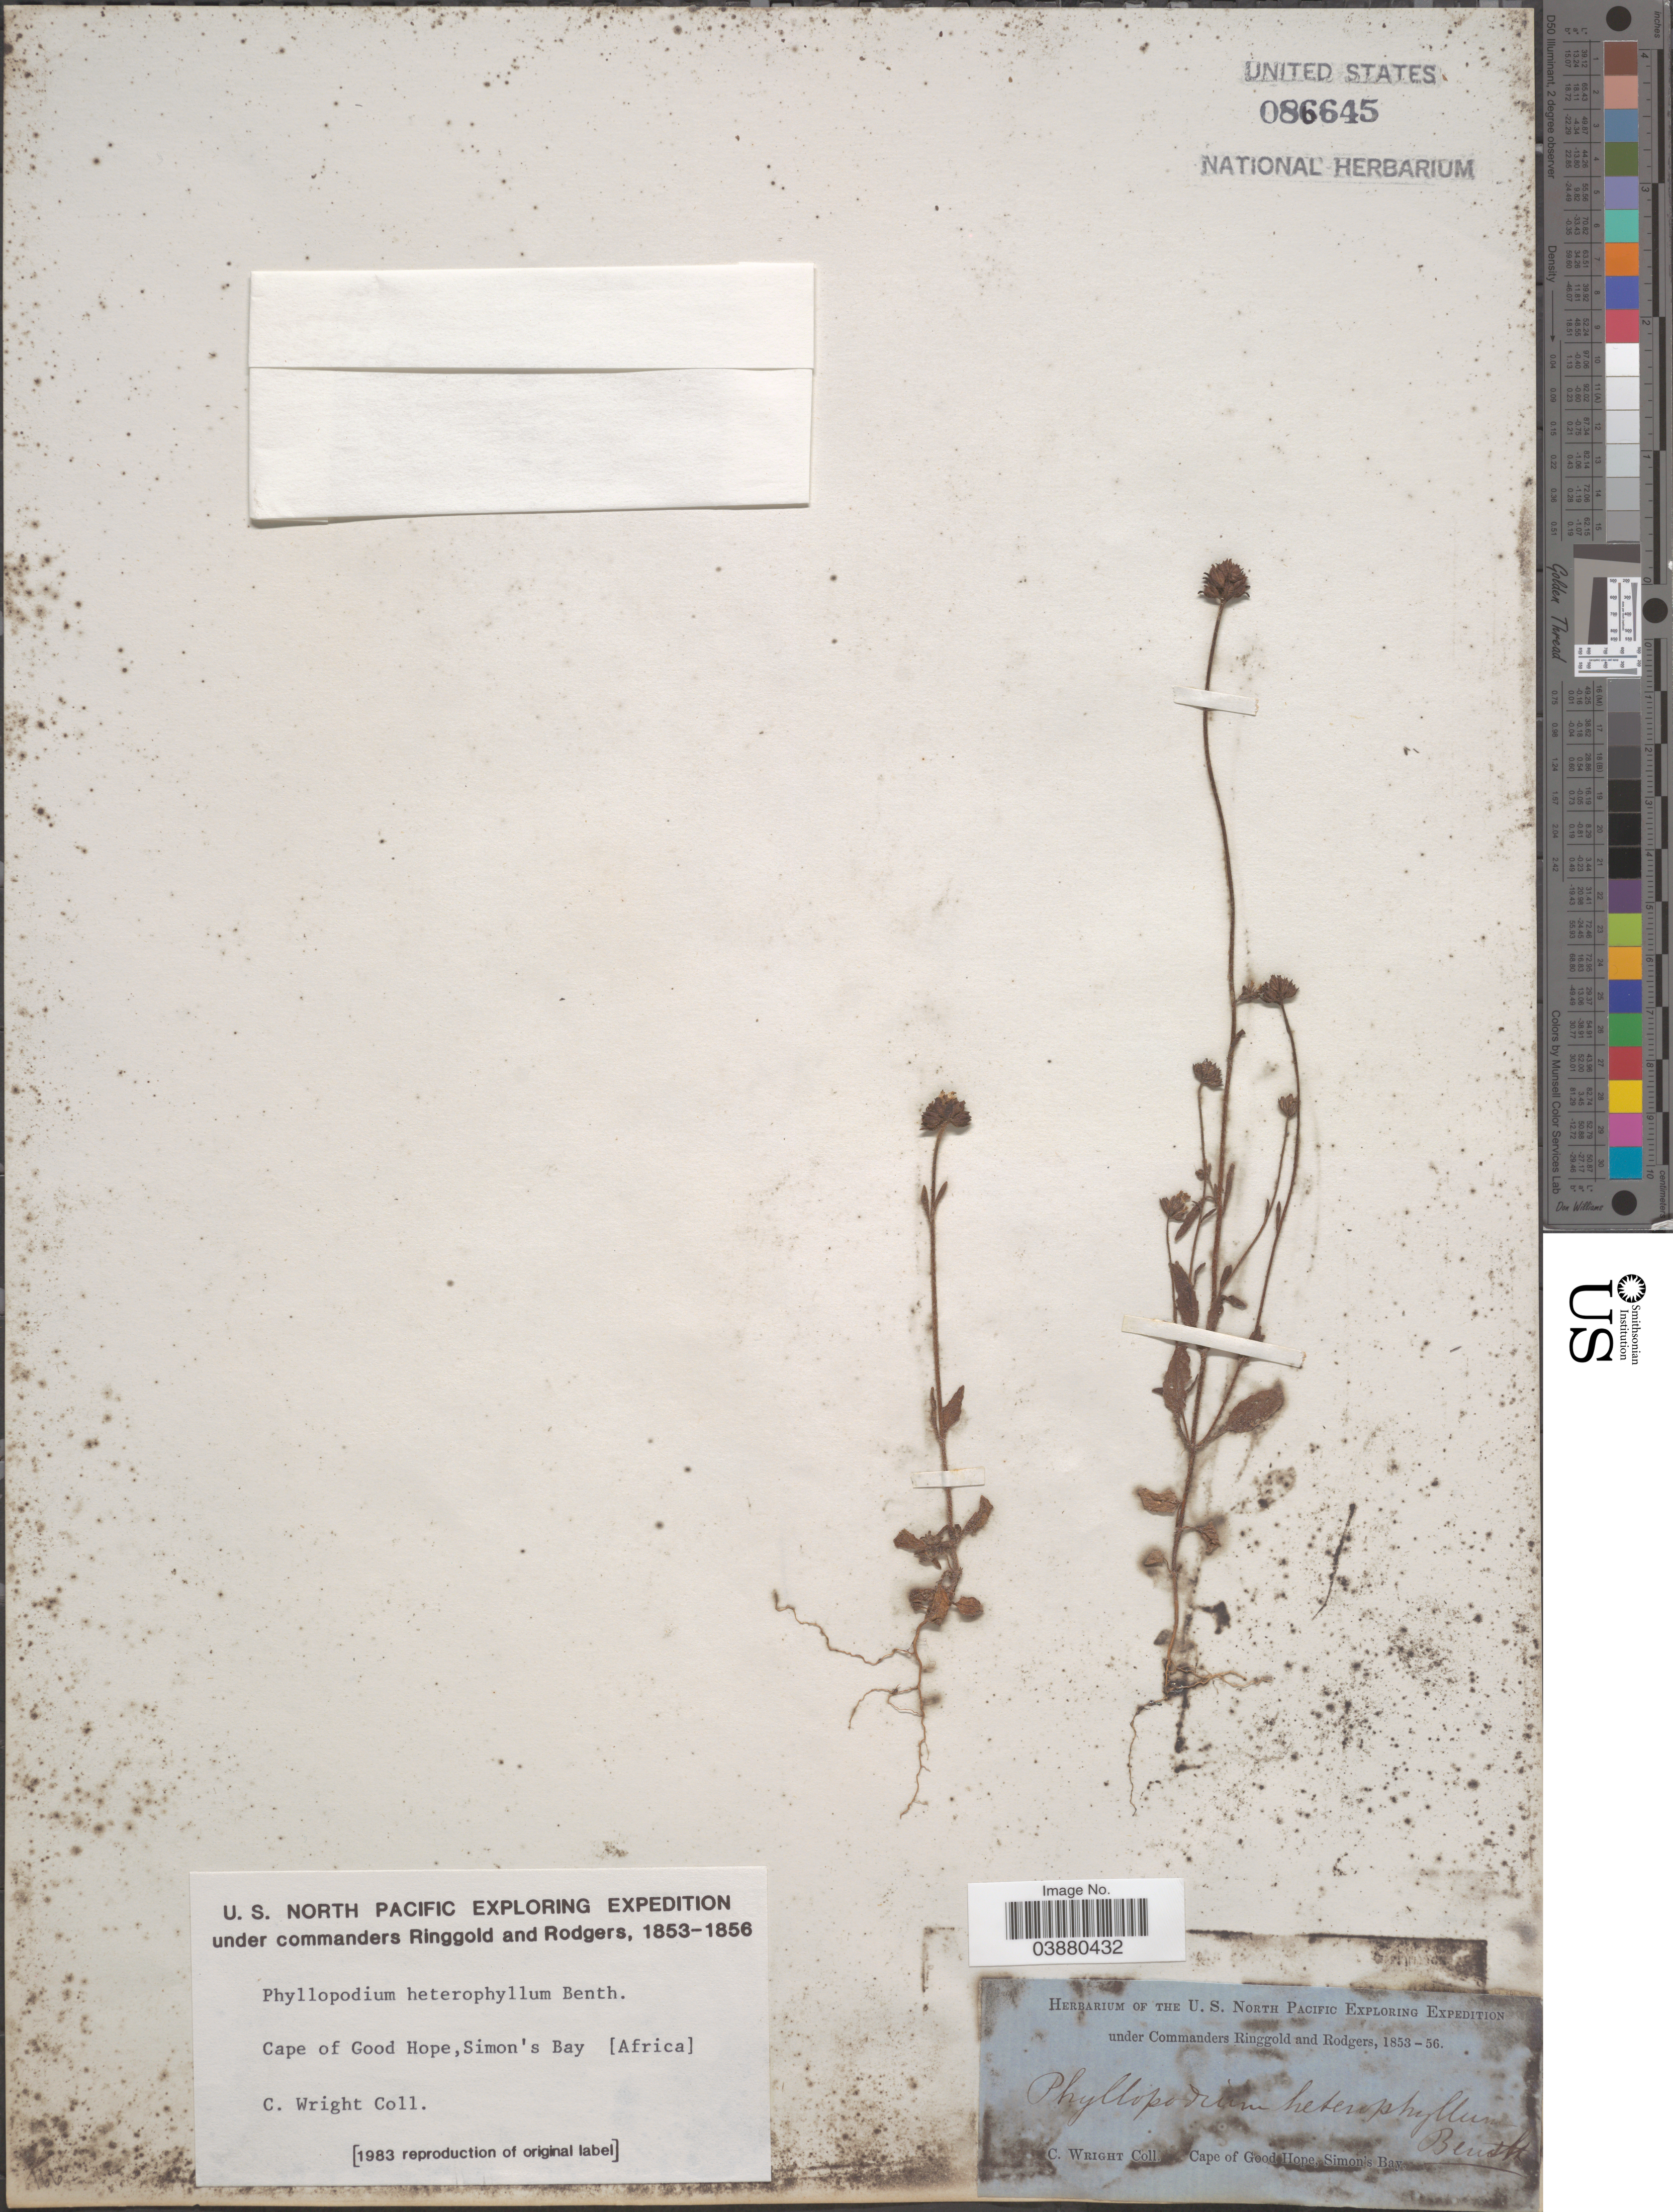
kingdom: Plantae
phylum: Tracheophyta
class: Magnoliopsida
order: Lamiales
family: Scrophulariaceae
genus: Phyllopodium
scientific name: Phyllopodium heterophyllum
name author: Benth.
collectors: C. Wright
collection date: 1853/1856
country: South Africa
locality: Cape of Good Hope, Simon's Bay [Africa].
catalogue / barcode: US 86645